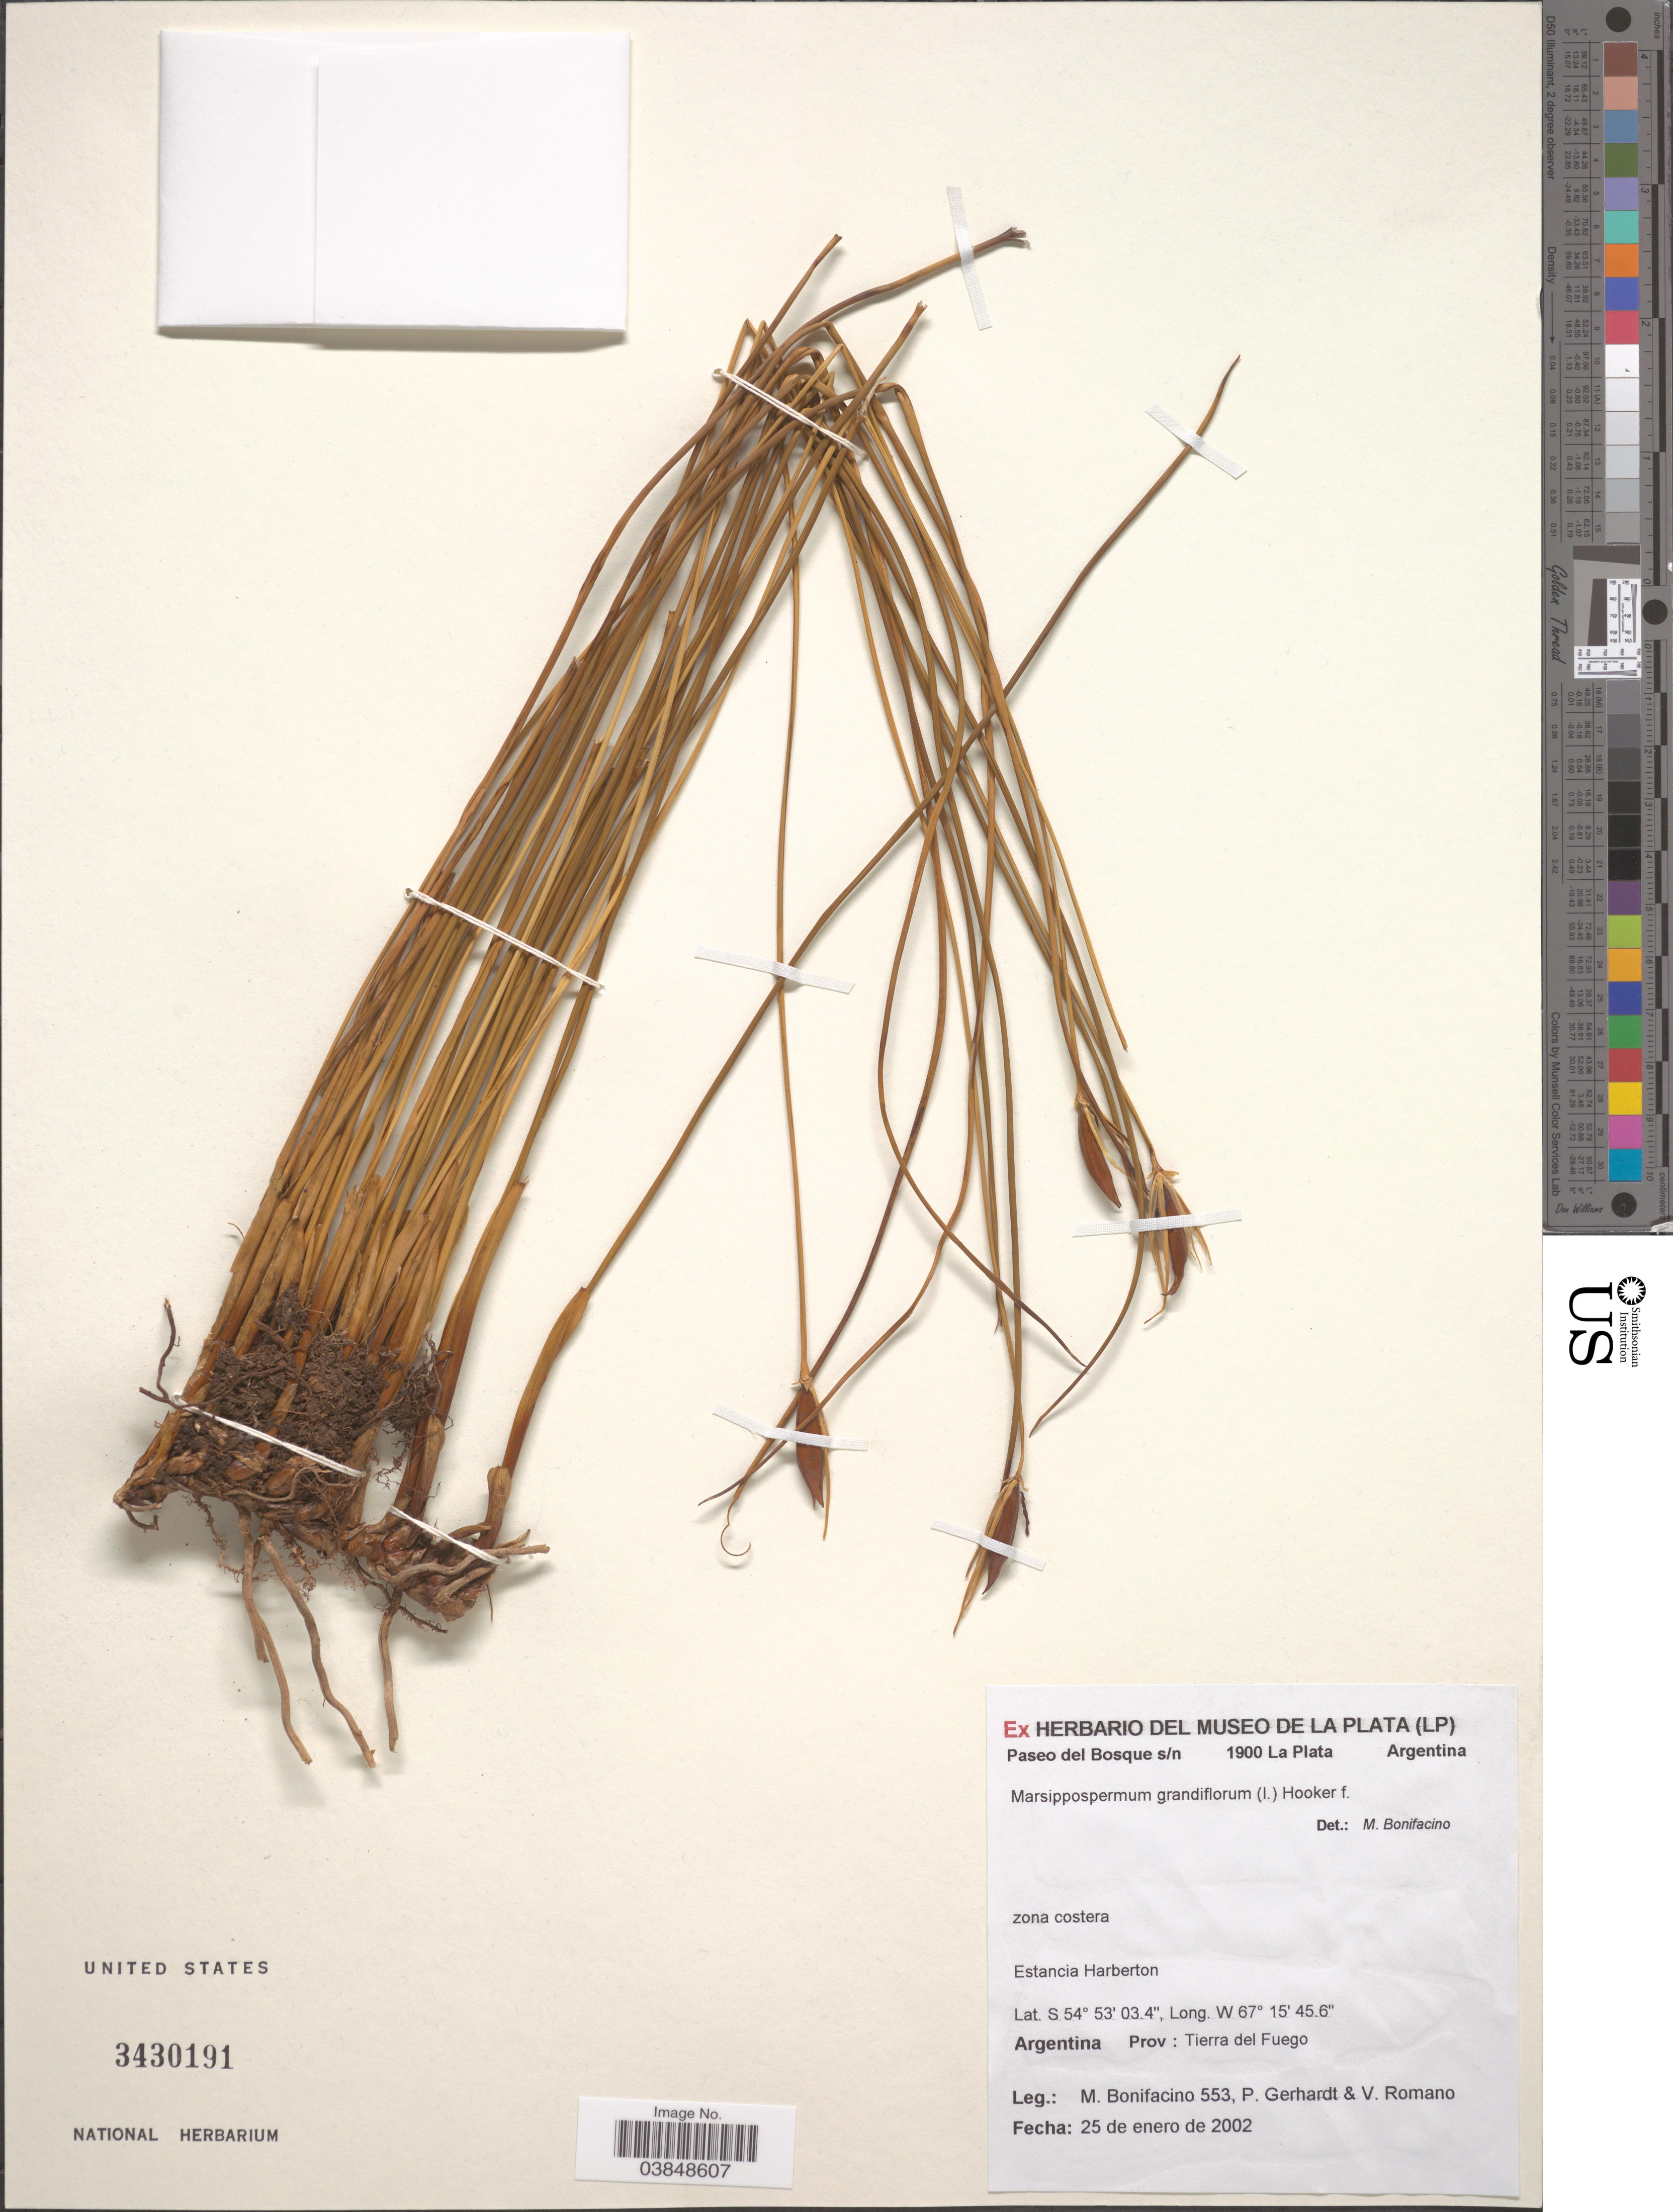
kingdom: Plantae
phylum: Tracheophyta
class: Liliopsida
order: Poales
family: Juncaceae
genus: Marsippospermum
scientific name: Marsippospermum grandiflorum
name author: (L. f.) Hook.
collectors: M. Bonifacino, P. Gerhardt & V. Romano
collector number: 0553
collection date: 2002-01-25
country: Argentina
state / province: Tierra del Fuego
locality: Estancia Harberton.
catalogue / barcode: US 3430191